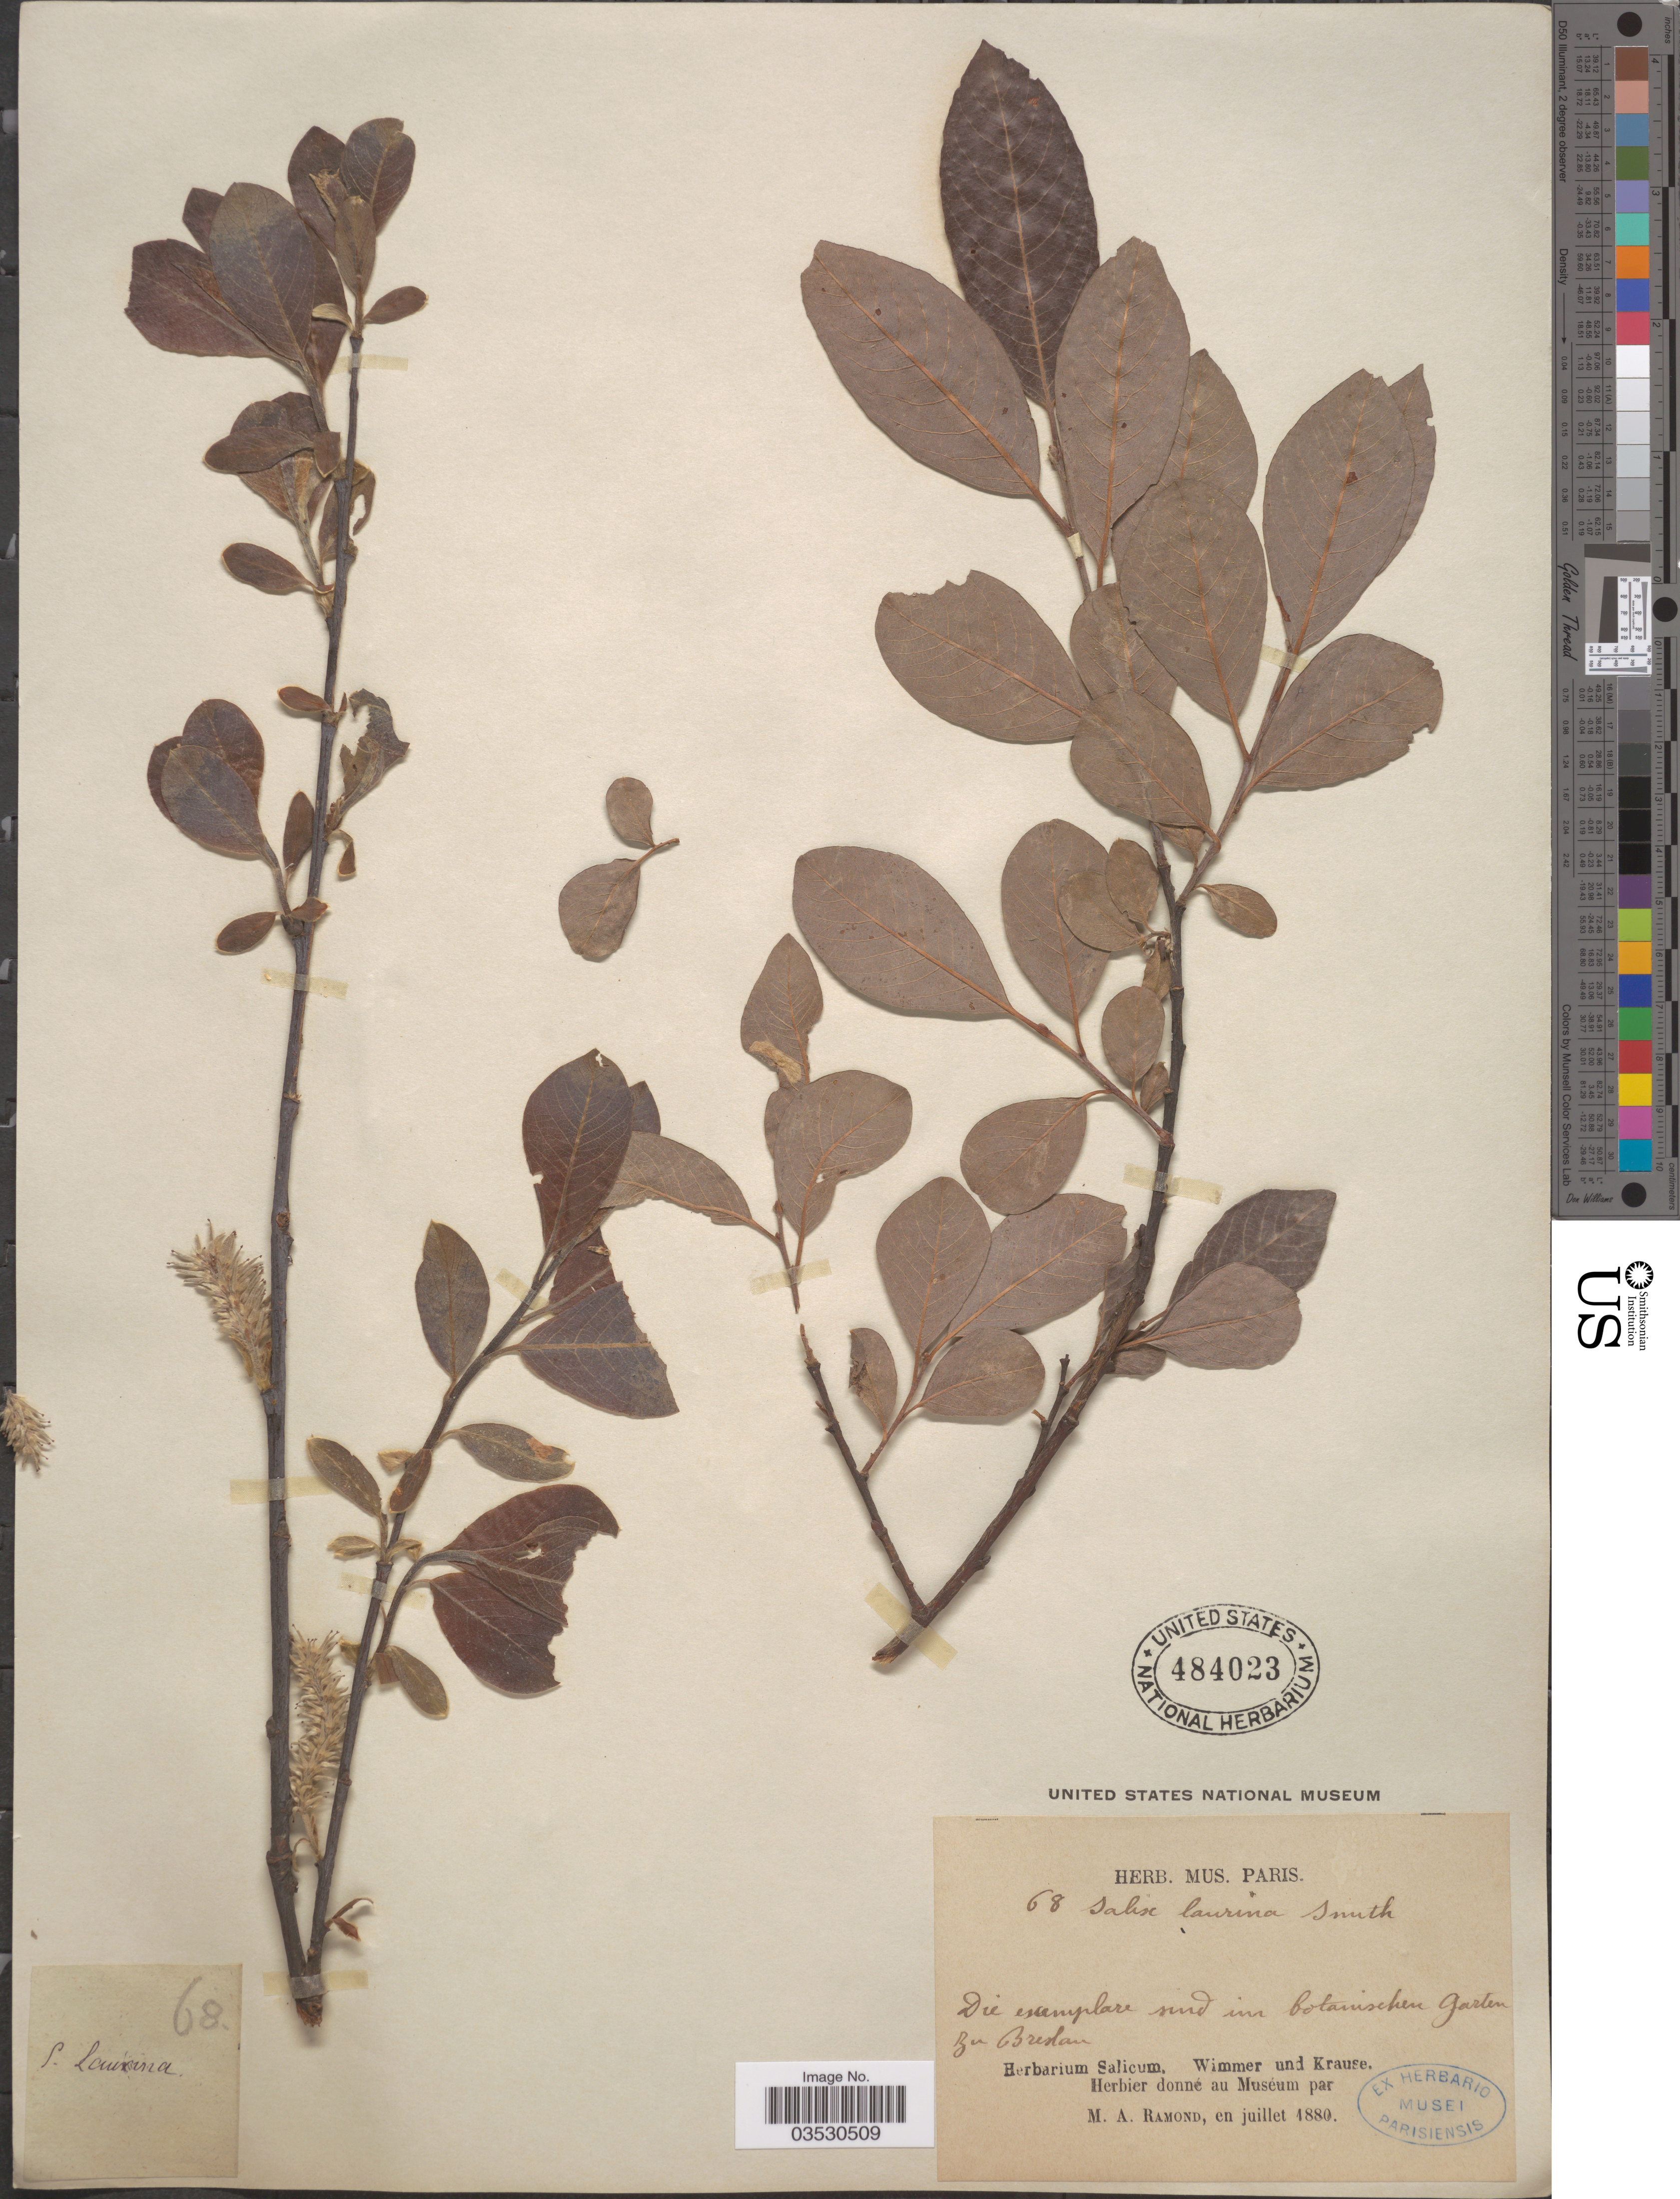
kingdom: Plantae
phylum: Tracheophyta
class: Magnoliopsida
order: Malpighiales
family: Salicaceae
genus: Salix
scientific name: Salix laurina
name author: Sm.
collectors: Wimmer & -- Krause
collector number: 68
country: Poland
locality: Die exemplare sund im botanischen Garten zu Breslau.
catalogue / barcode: US 484023